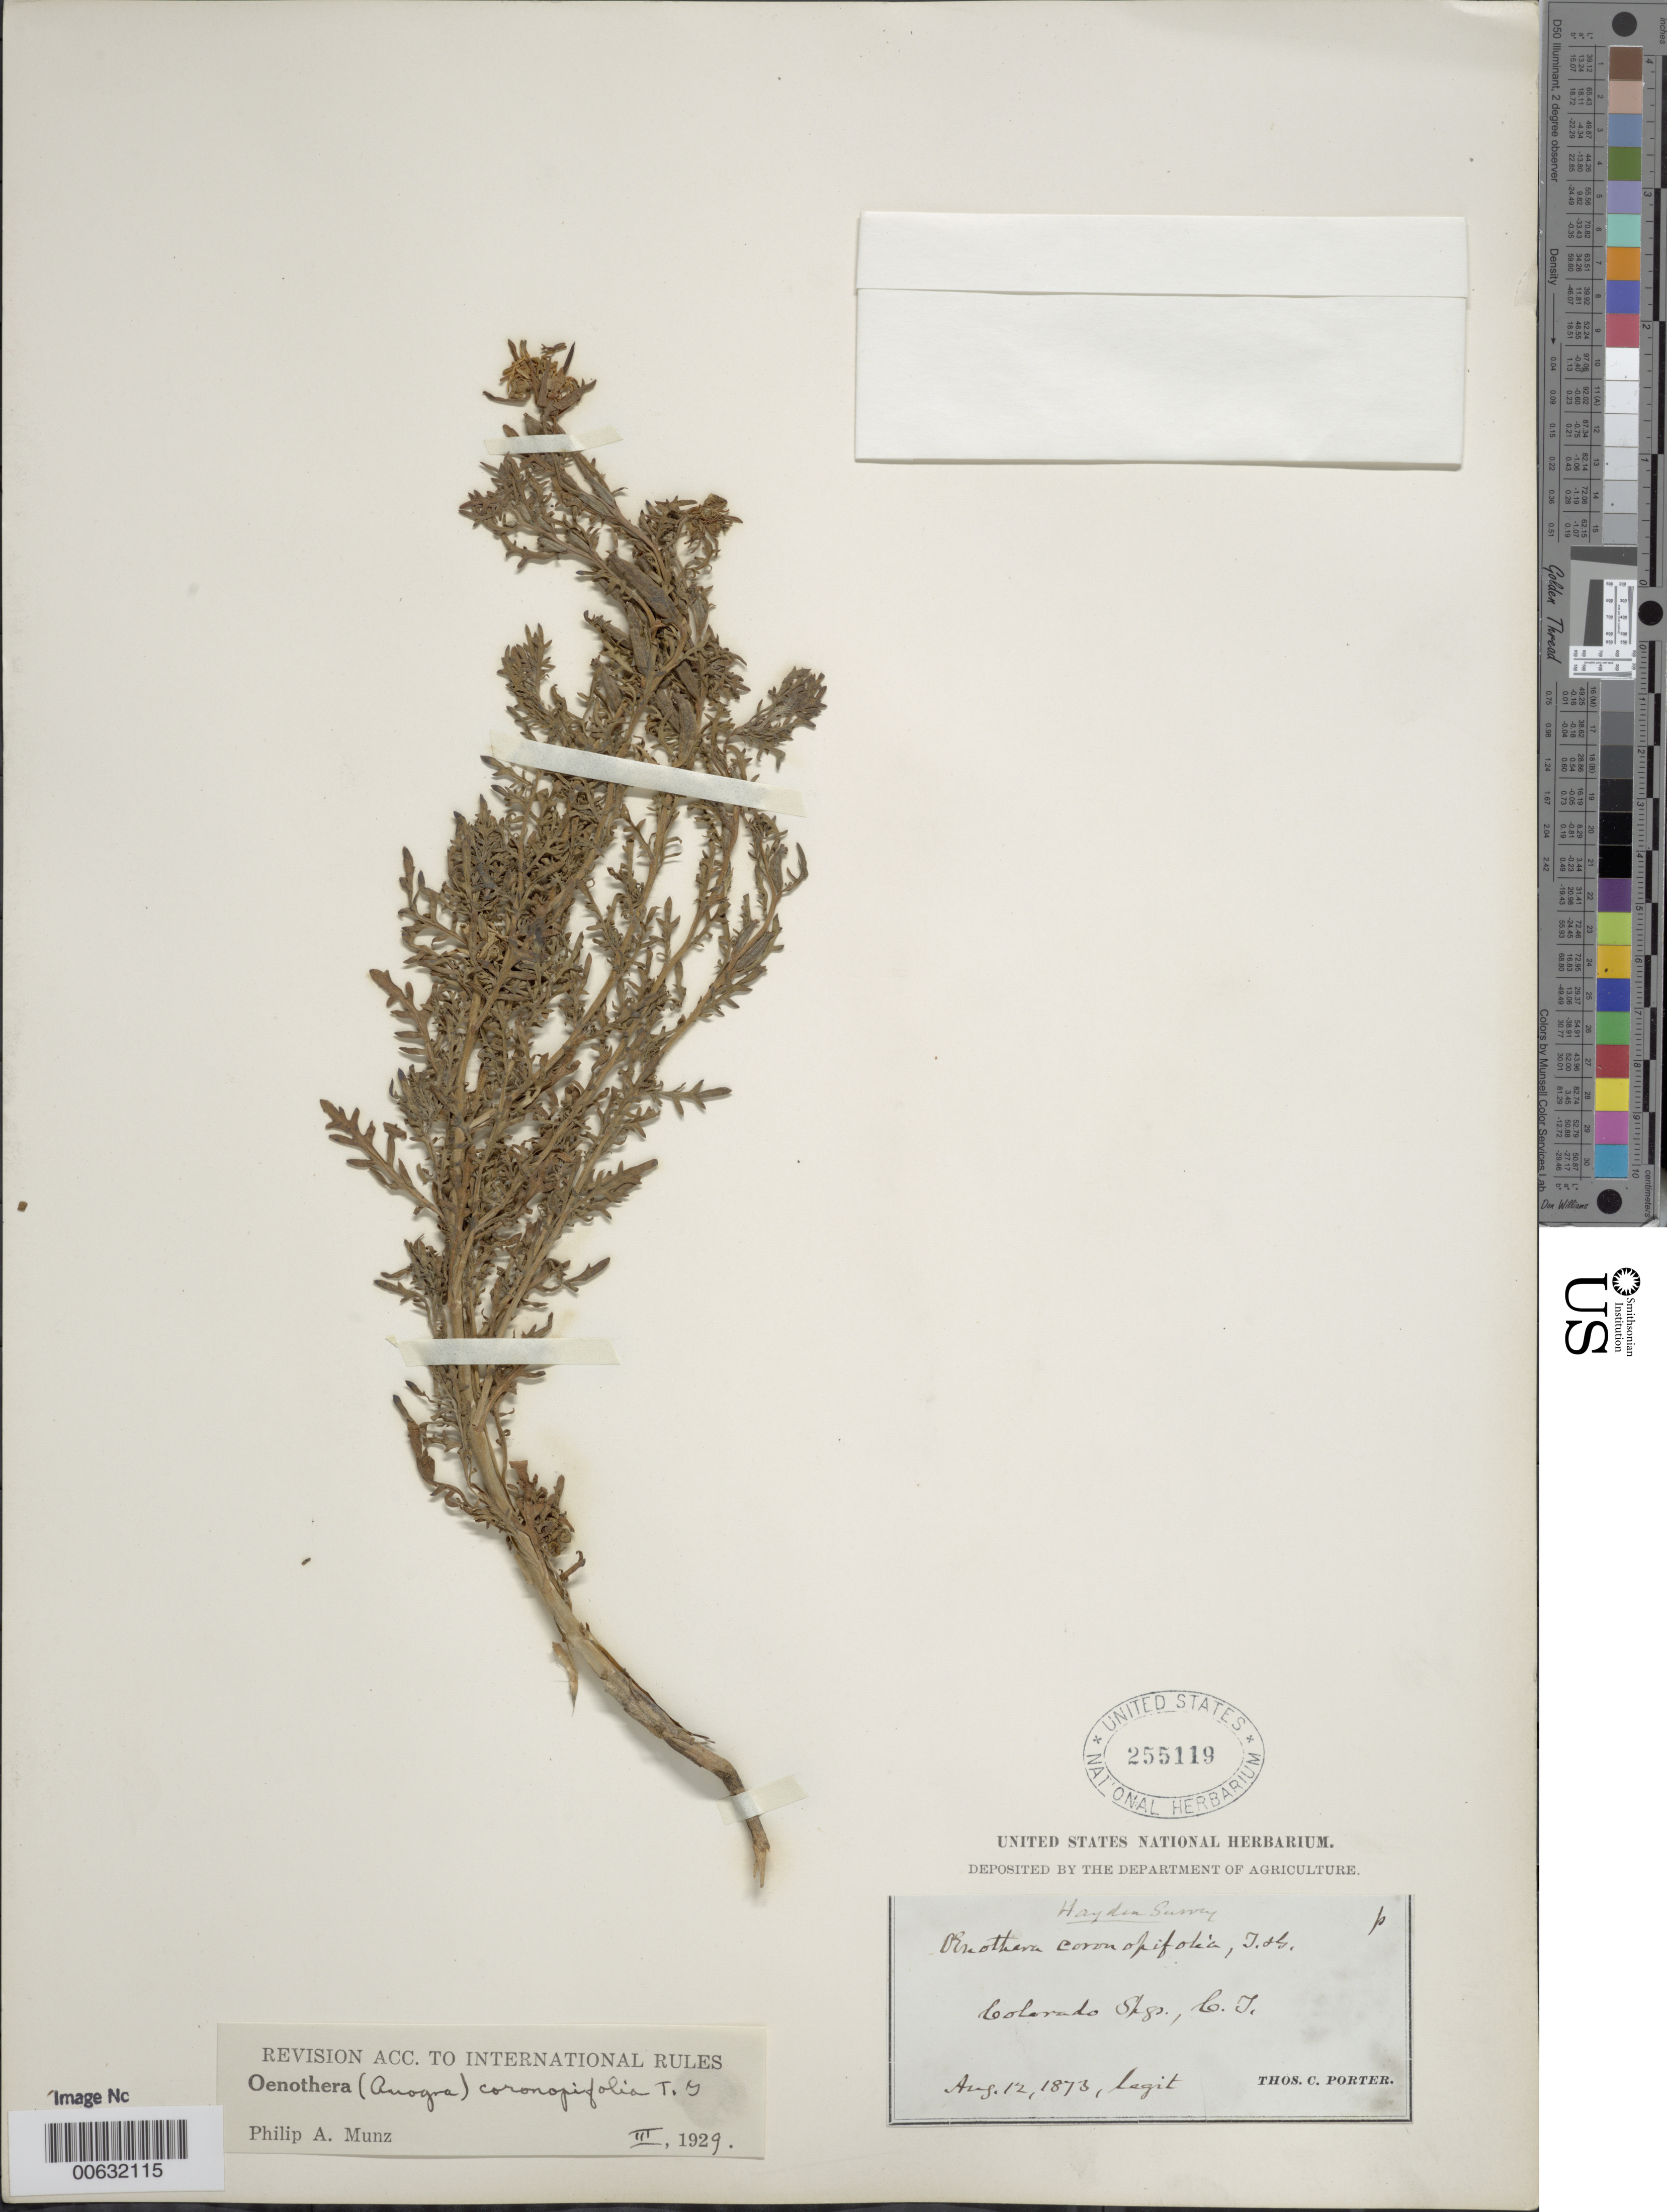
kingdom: Plantae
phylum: Tracheophyta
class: Magnoliopsida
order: Myrtales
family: Onagraceae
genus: Oenothera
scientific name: Oenothera coronopifolia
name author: Torr. & A. Gray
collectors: T. C. Porter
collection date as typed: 12 Aug 1873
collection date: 1873-08-12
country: United States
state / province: Colorado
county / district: El Paso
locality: Colorado Springs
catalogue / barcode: US 255119